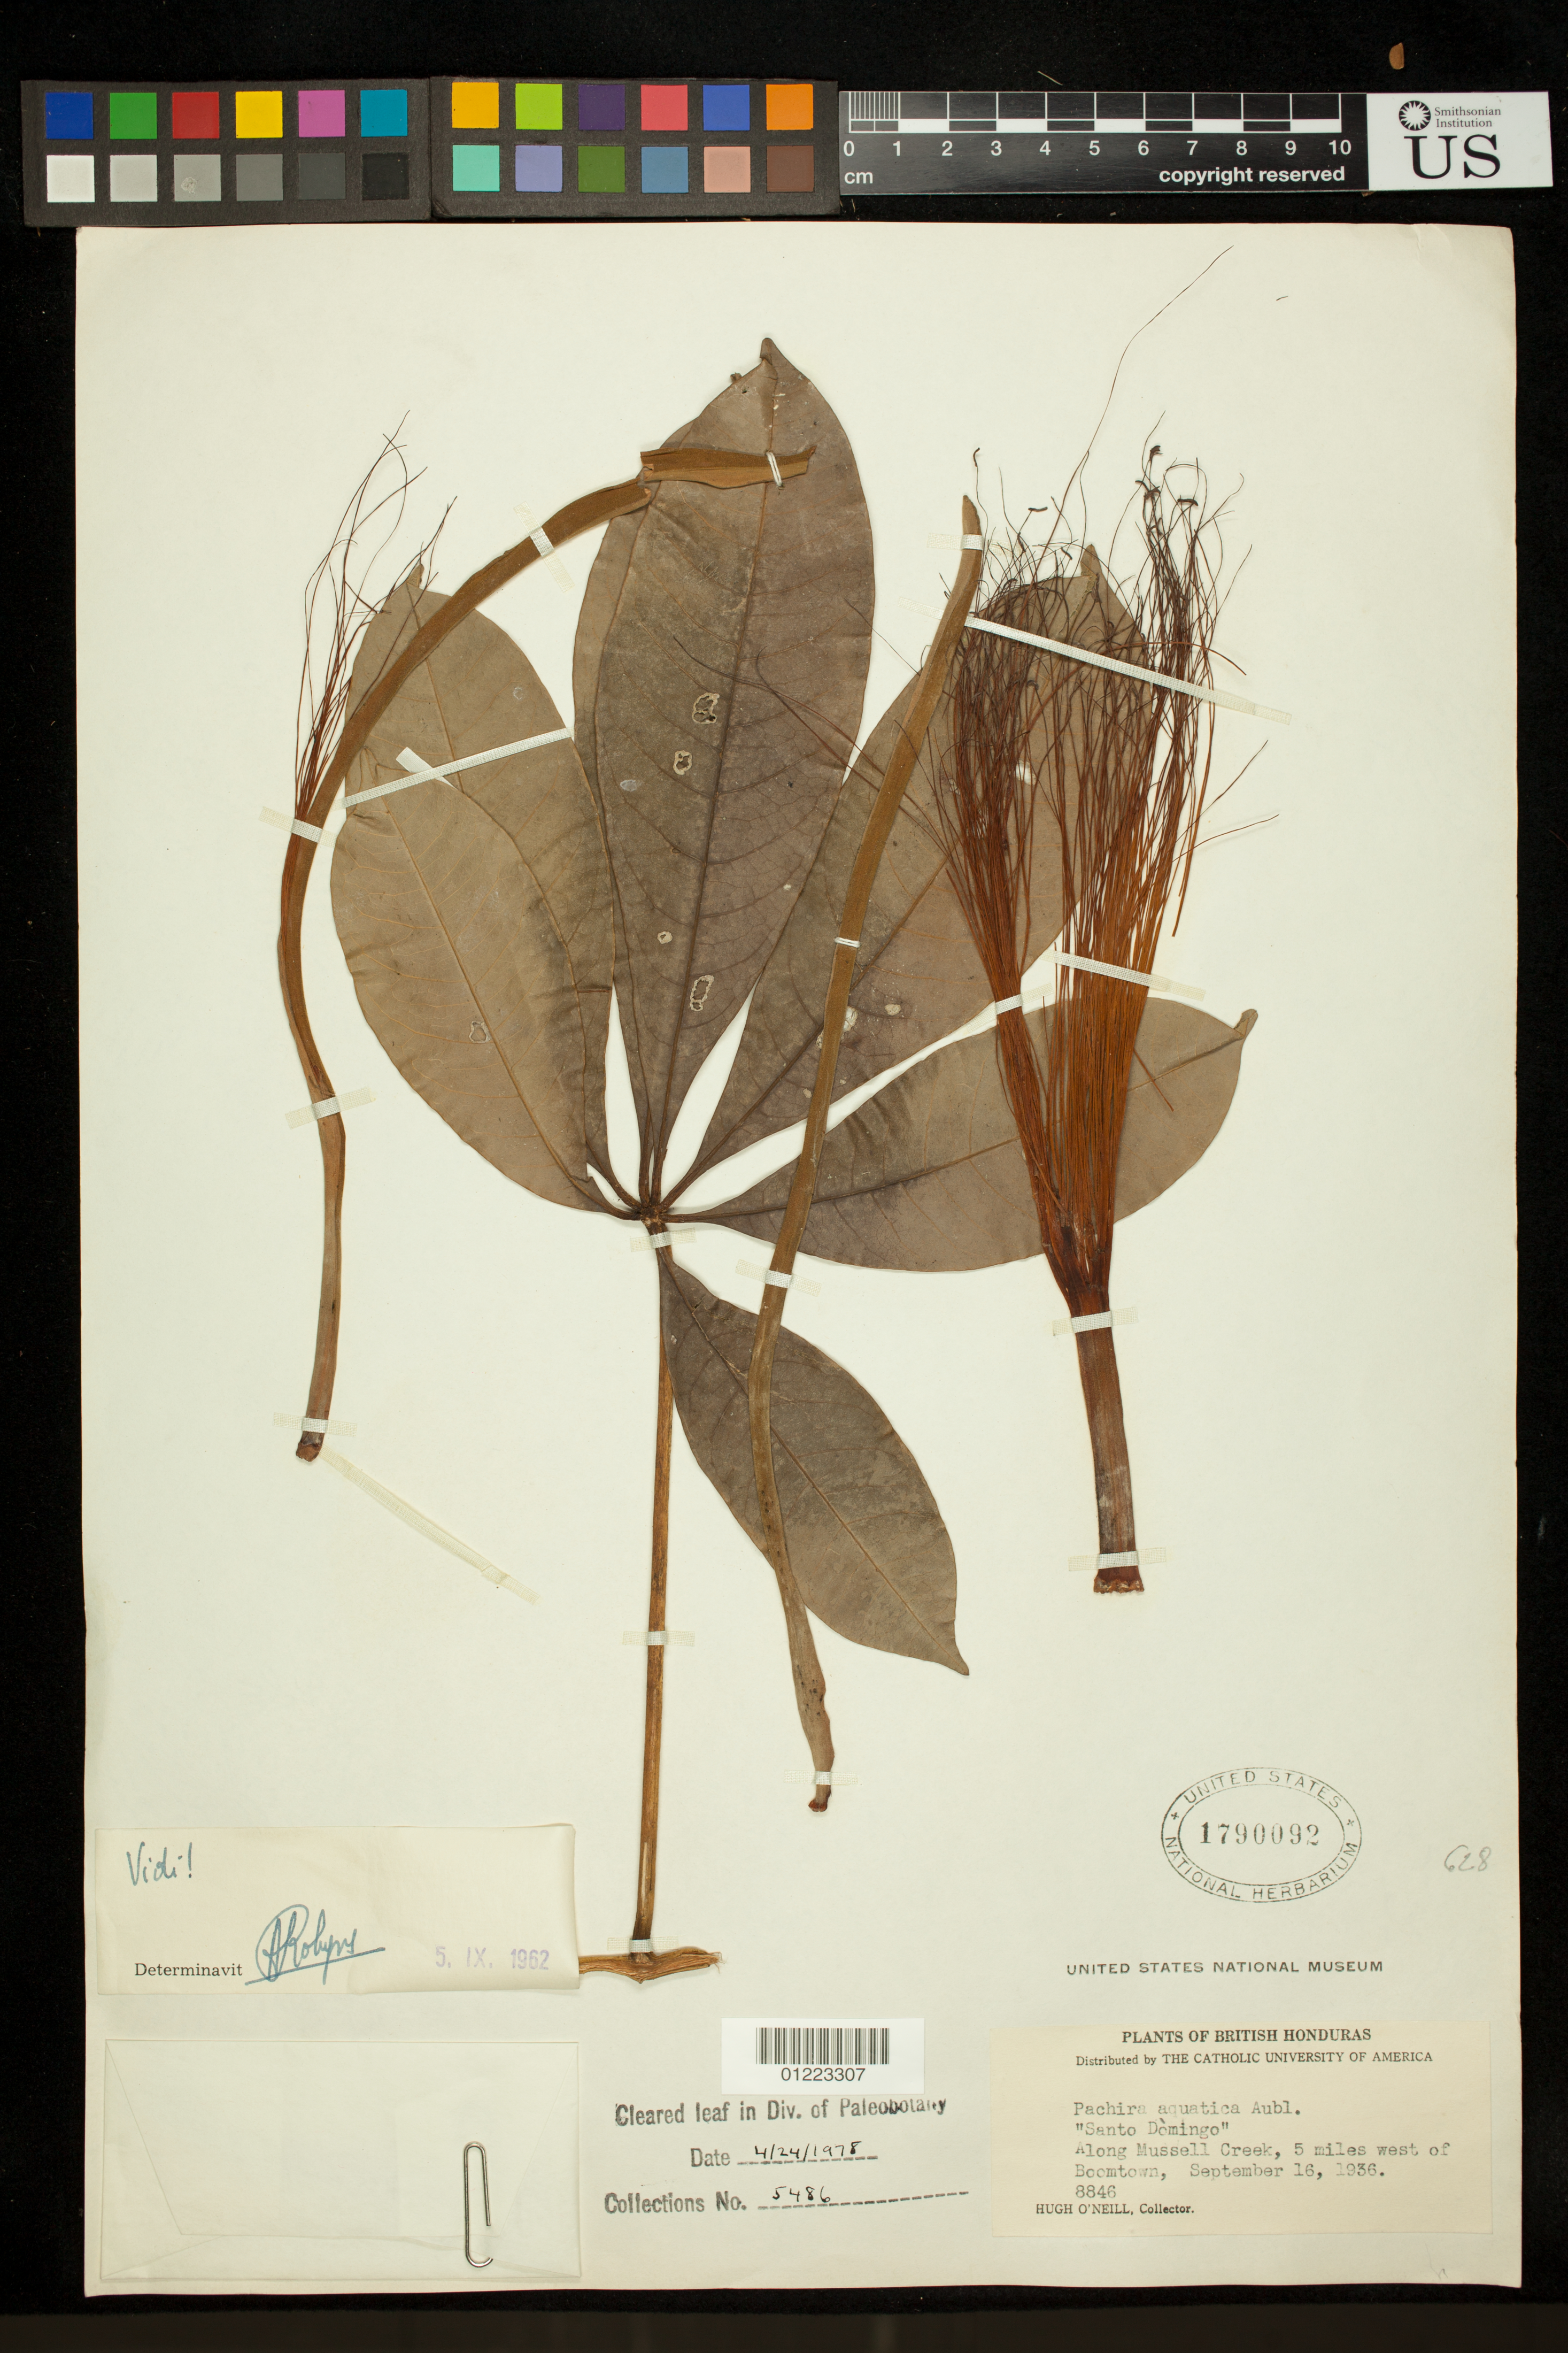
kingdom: Plantae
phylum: Tracheophyta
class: Magnoliopsida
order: Malvales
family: Malvaceae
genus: Pachira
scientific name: Pachira aquatica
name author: Aubl.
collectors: O'Neill, --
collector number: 8846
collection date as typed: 9/16/1936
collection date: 1936-09-16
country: Belize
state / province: Belize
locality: British Honduras: "Santo Domingo"; Along Mussell Creek, 5 miles west of Boomtown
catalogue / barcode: US 1790092